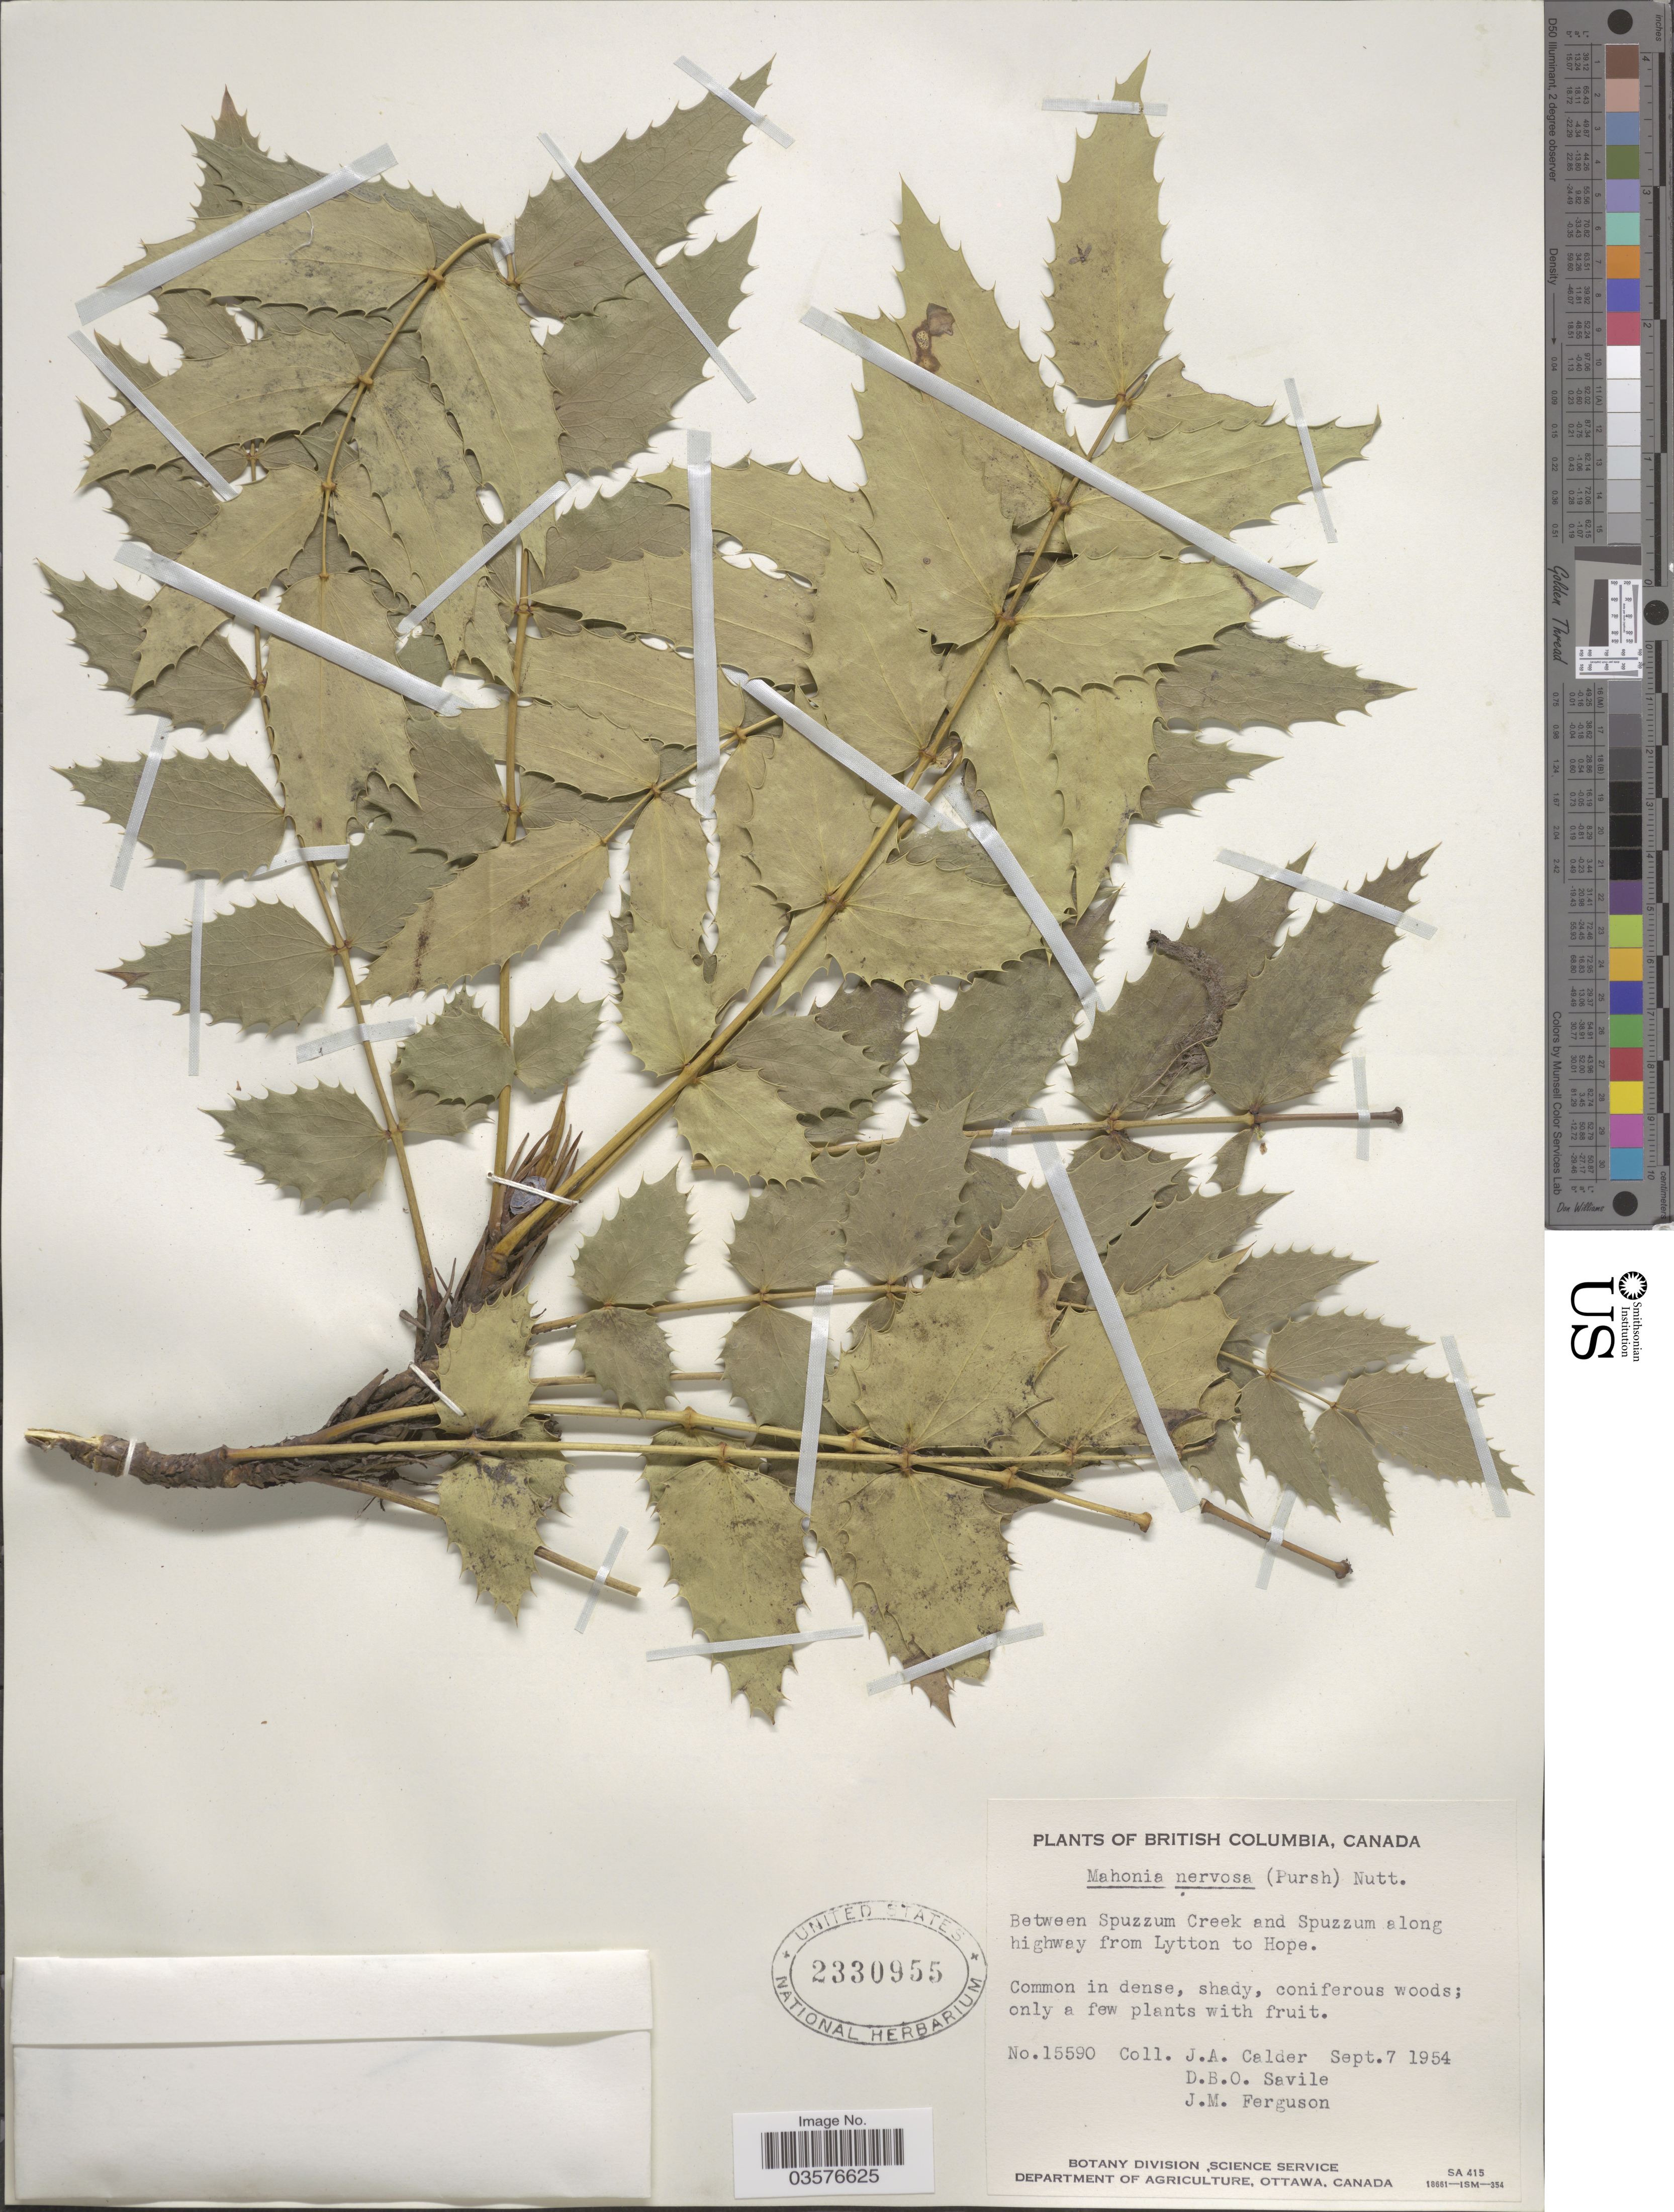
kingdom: Plantae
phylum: Tracheophyta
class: Magnoliopsida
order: Ranunculales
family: Berberidaceae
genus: Mahonia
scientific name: Mahonia nervosa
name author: (Pursh) Nutt.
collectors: J. A. Calder, D. Savile & J. M. Ferguson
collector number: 15590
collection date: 1954-09-07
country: Canada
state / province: British Columbia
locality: Between Spuzzum Creek and Spuzzum along highway from Lytton to Hope.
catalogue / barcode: US 2330955